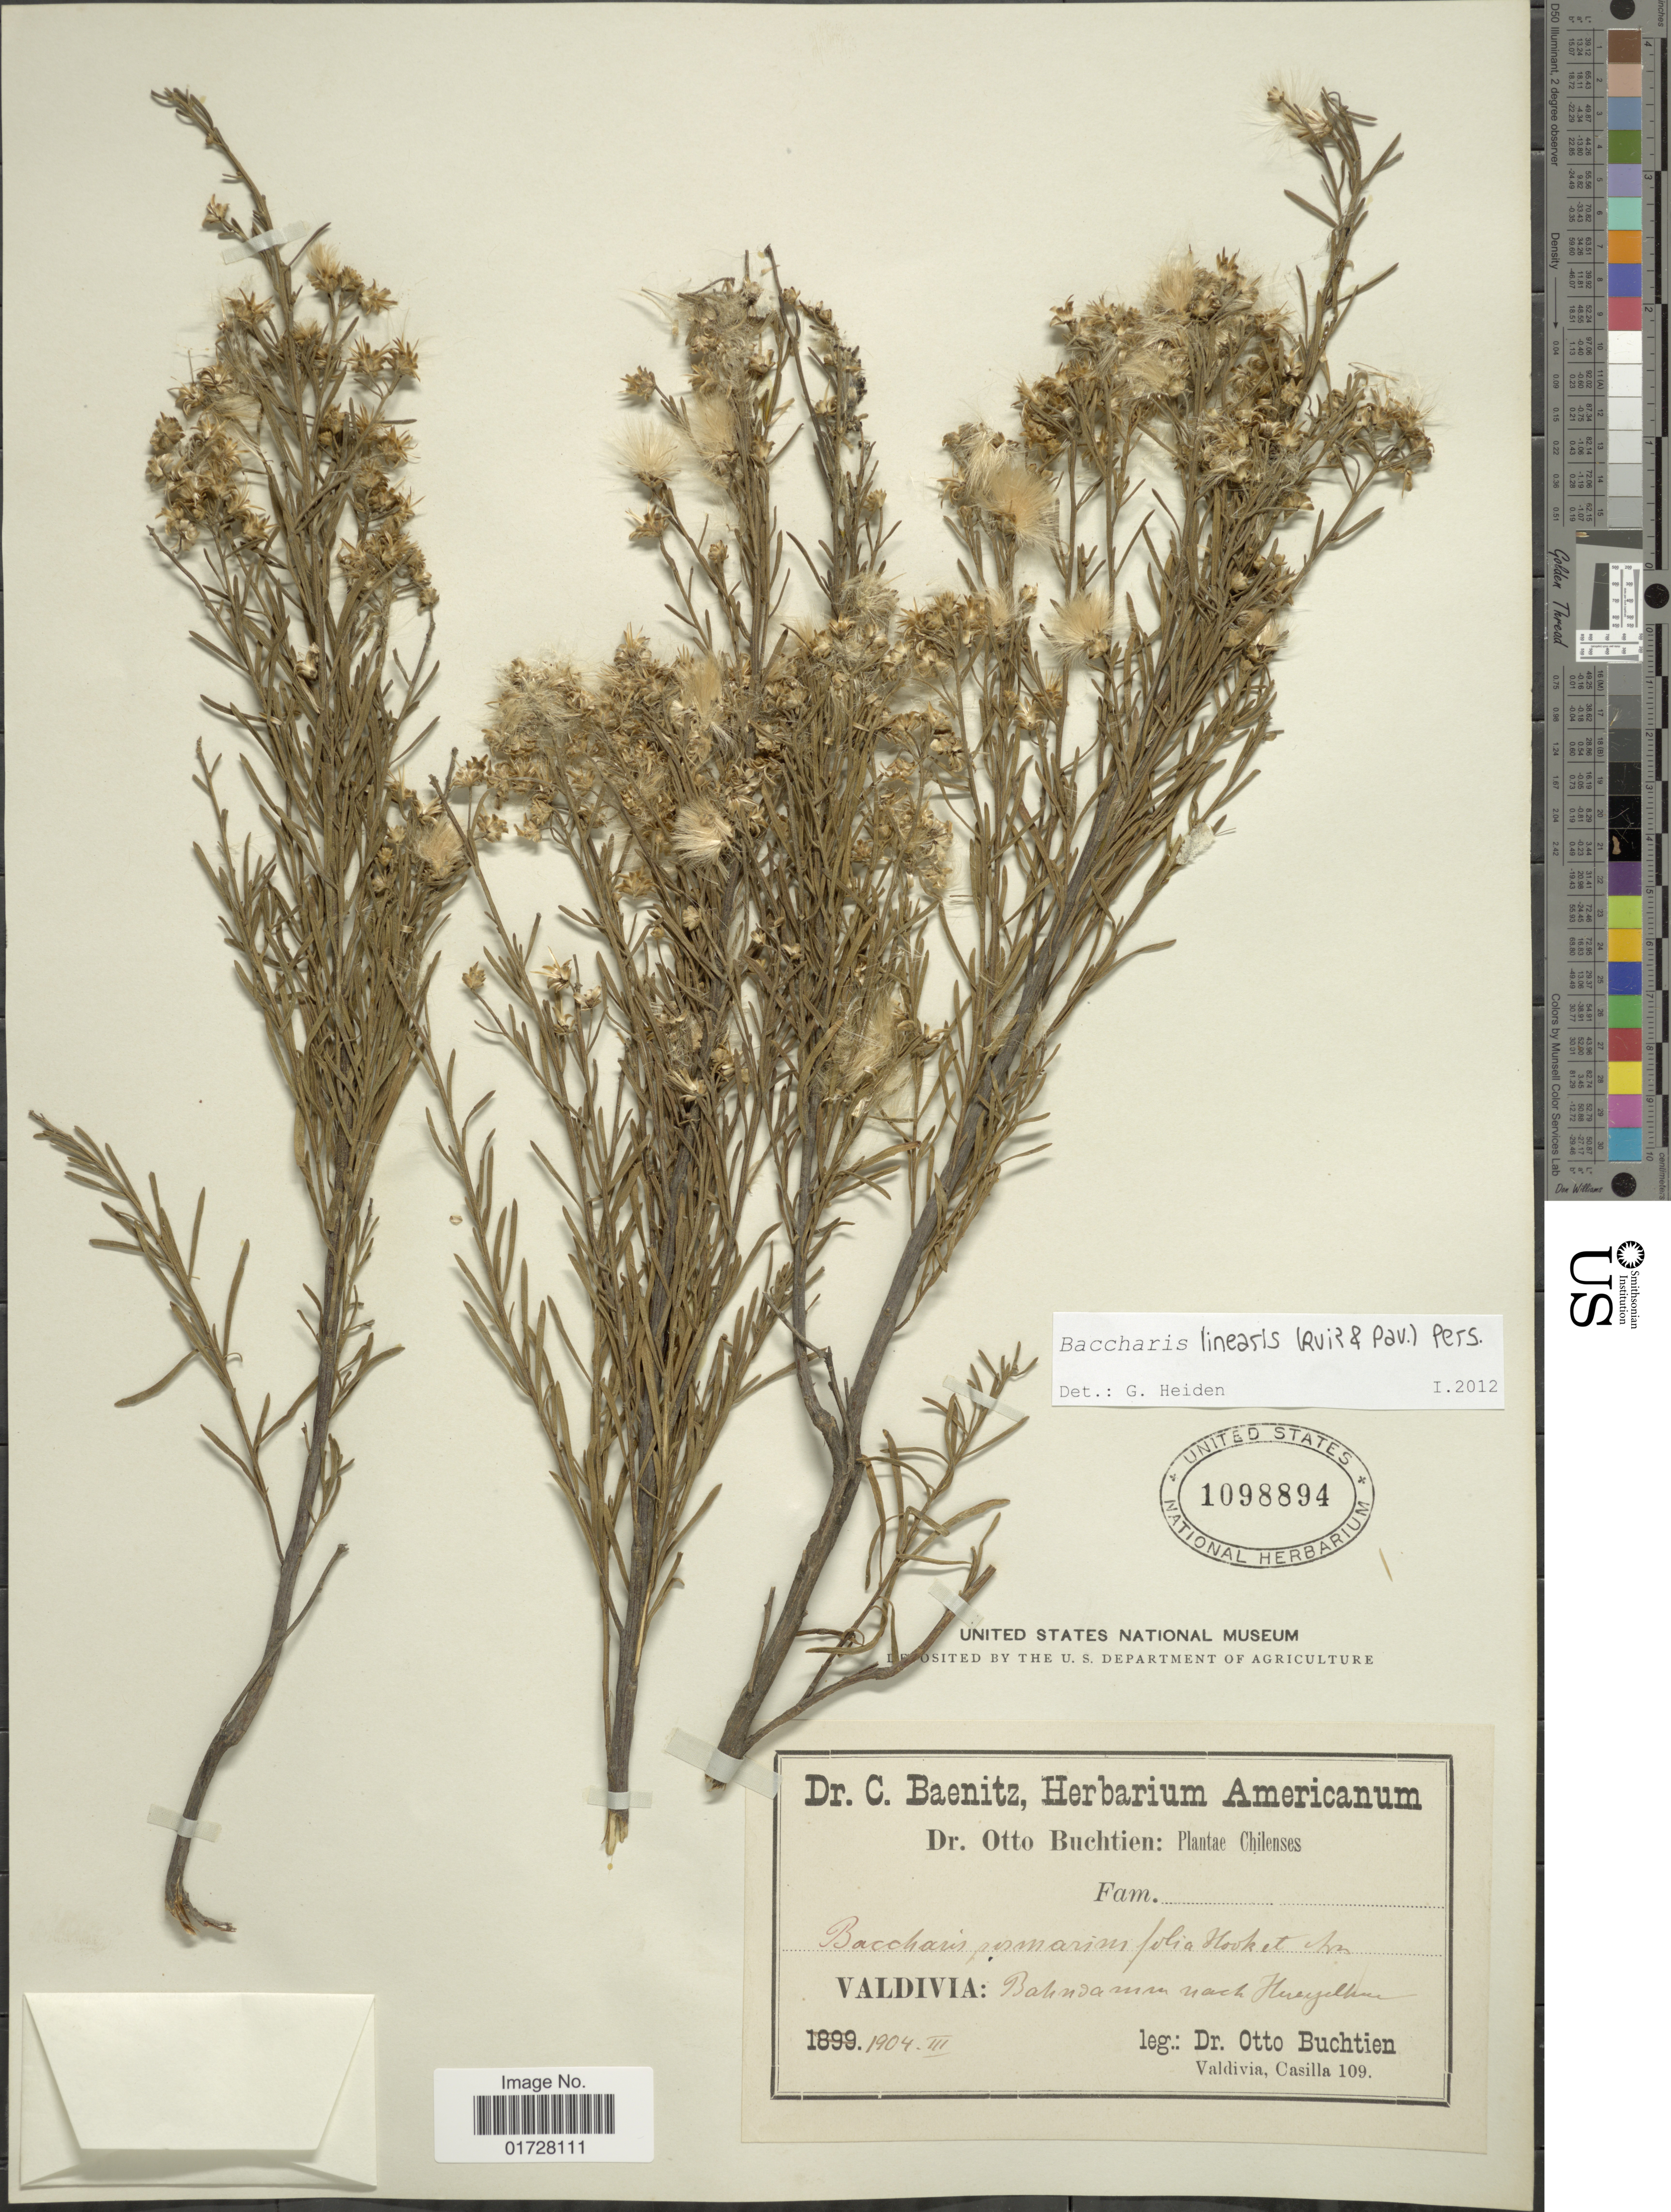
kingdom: Plantae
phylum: Tracheophyta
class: Magnoliopsida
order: Asterales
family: Asteraceae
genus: Baccharis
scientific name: Baccharis linearis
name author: (Ruiz & Pav.) Pers.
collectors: O. Buchtien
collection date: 1904-03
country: Chile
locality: Valdivia, Balindamin nach Hueyelhue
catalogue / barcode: US 1098894